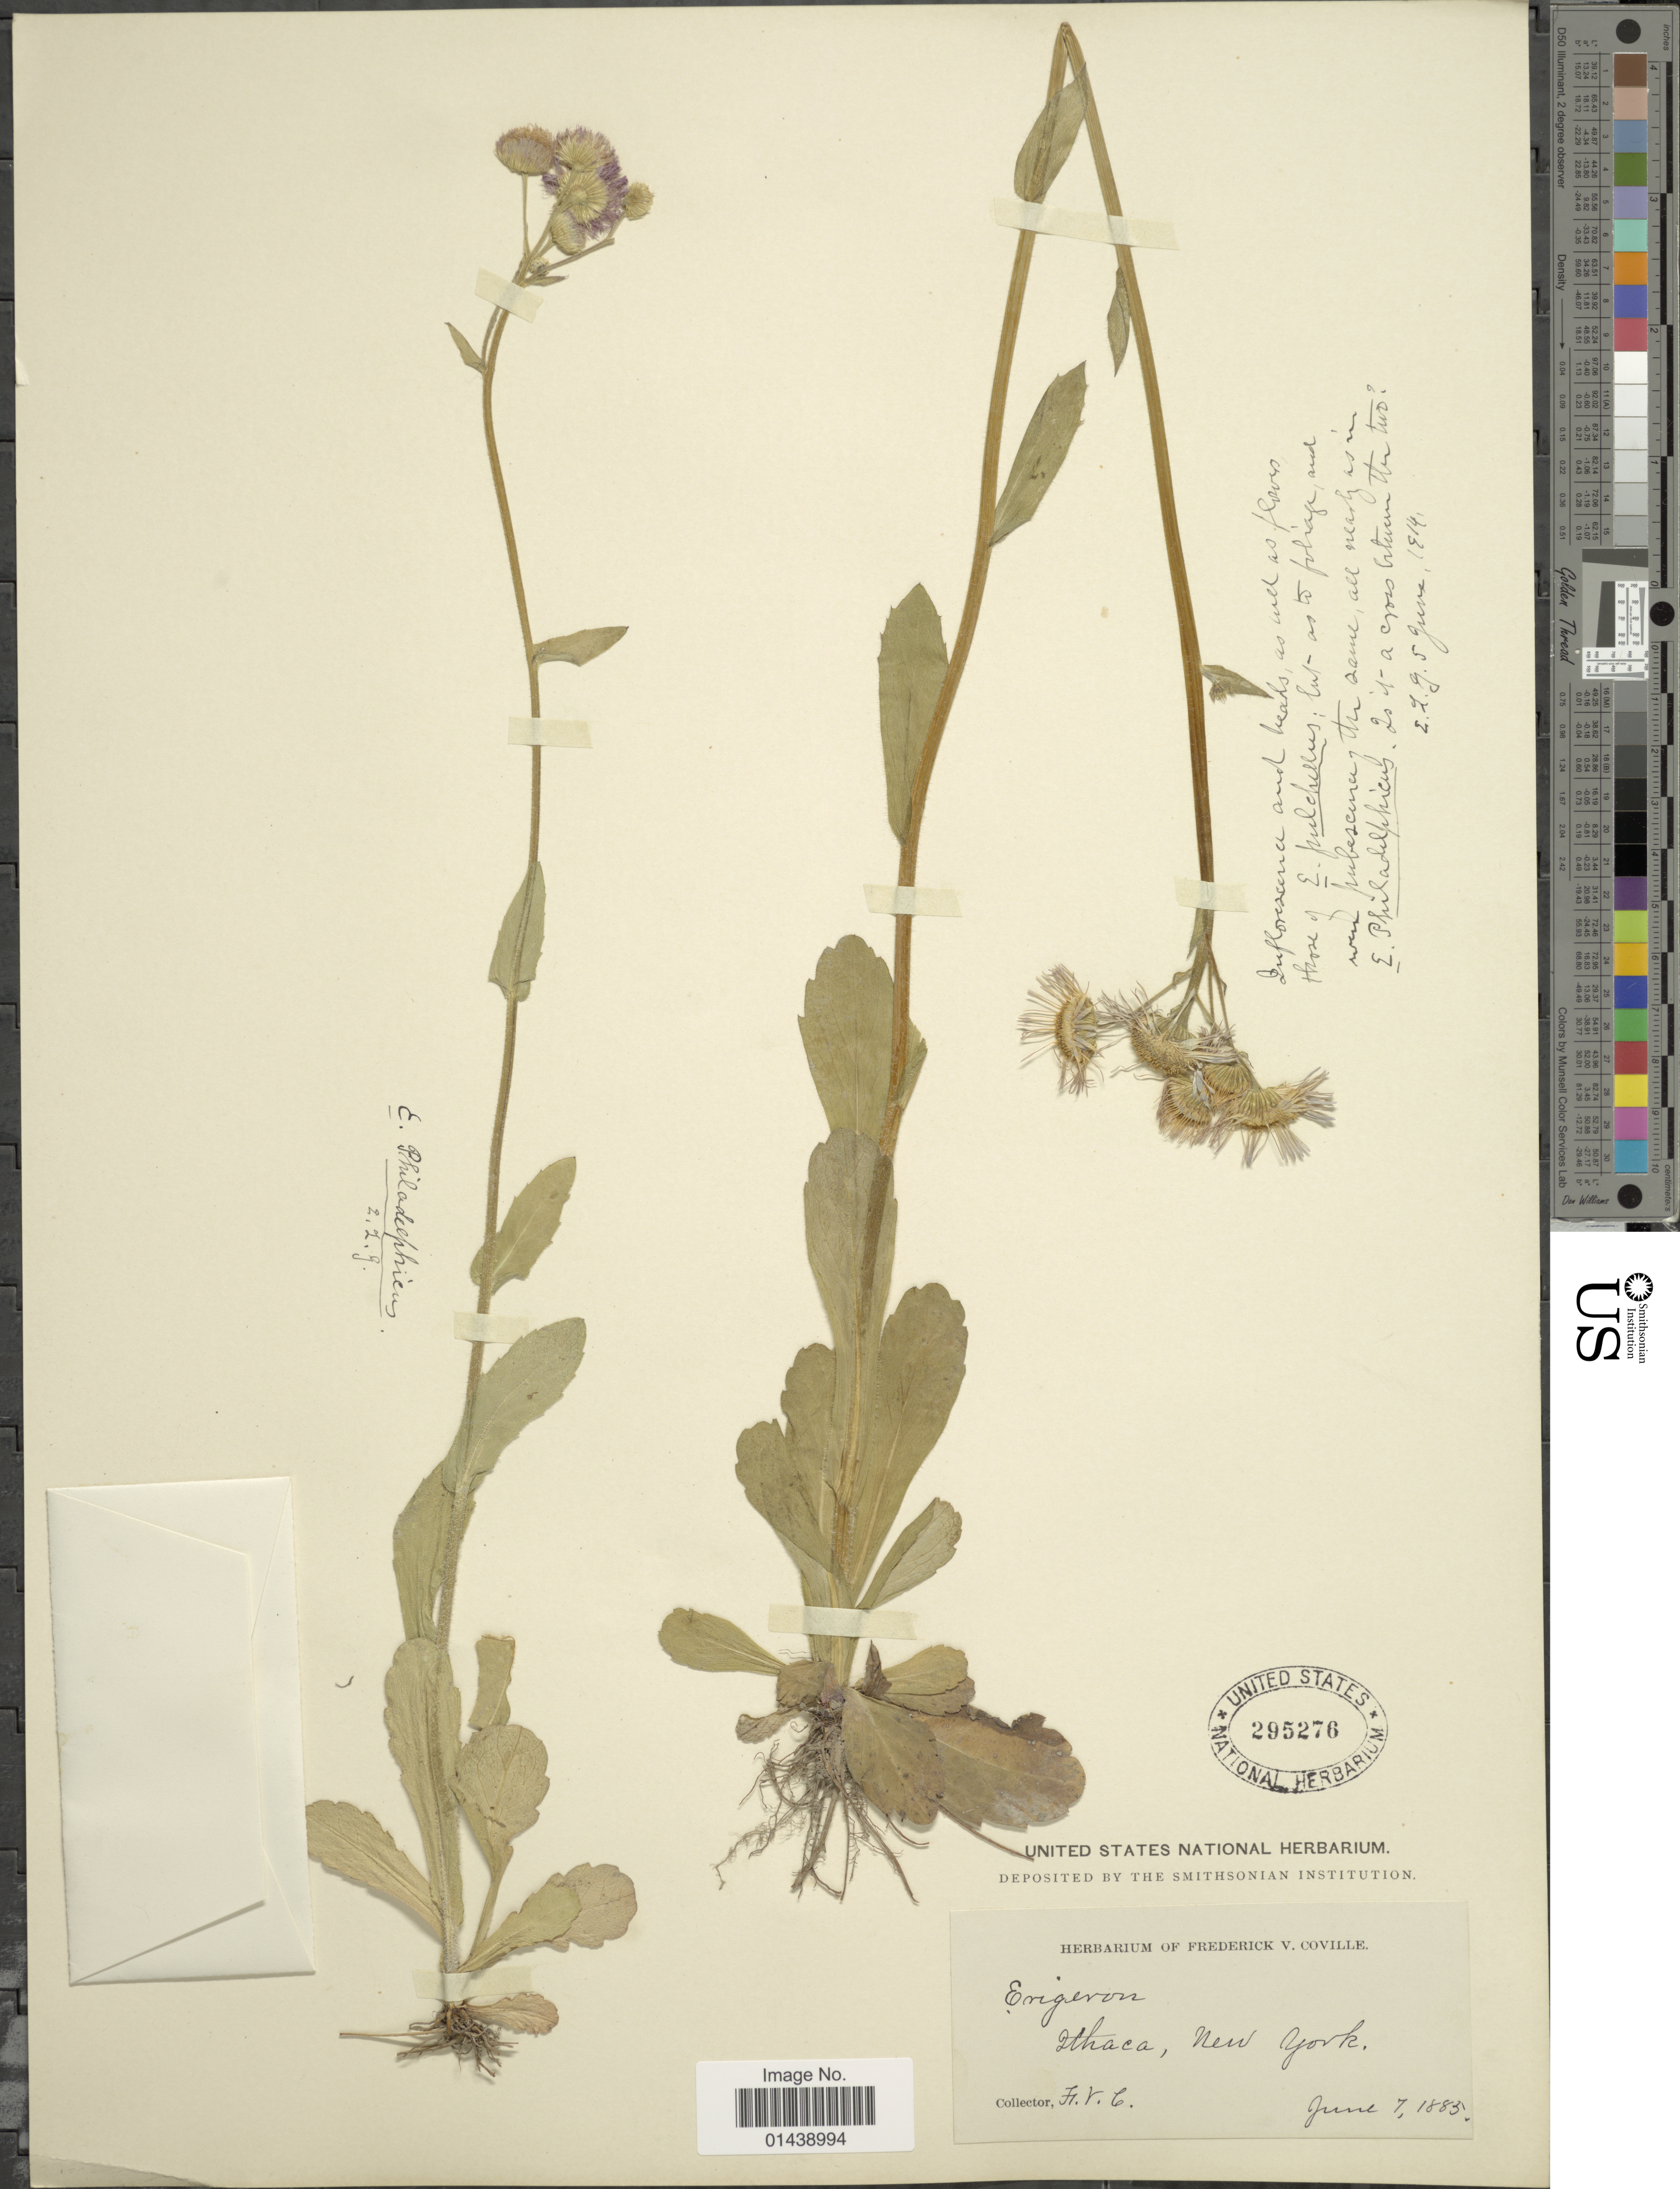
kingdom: Plantae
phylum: Tracheophyta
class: Magnoliopsida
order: Asterales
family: Asteraceae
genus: Erigeron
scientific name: Erigeron philadelphicus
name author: L.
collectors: F. V. Coville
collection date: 1885-06-07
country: United States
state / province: New York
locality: Ithaca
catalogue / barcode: US 295276